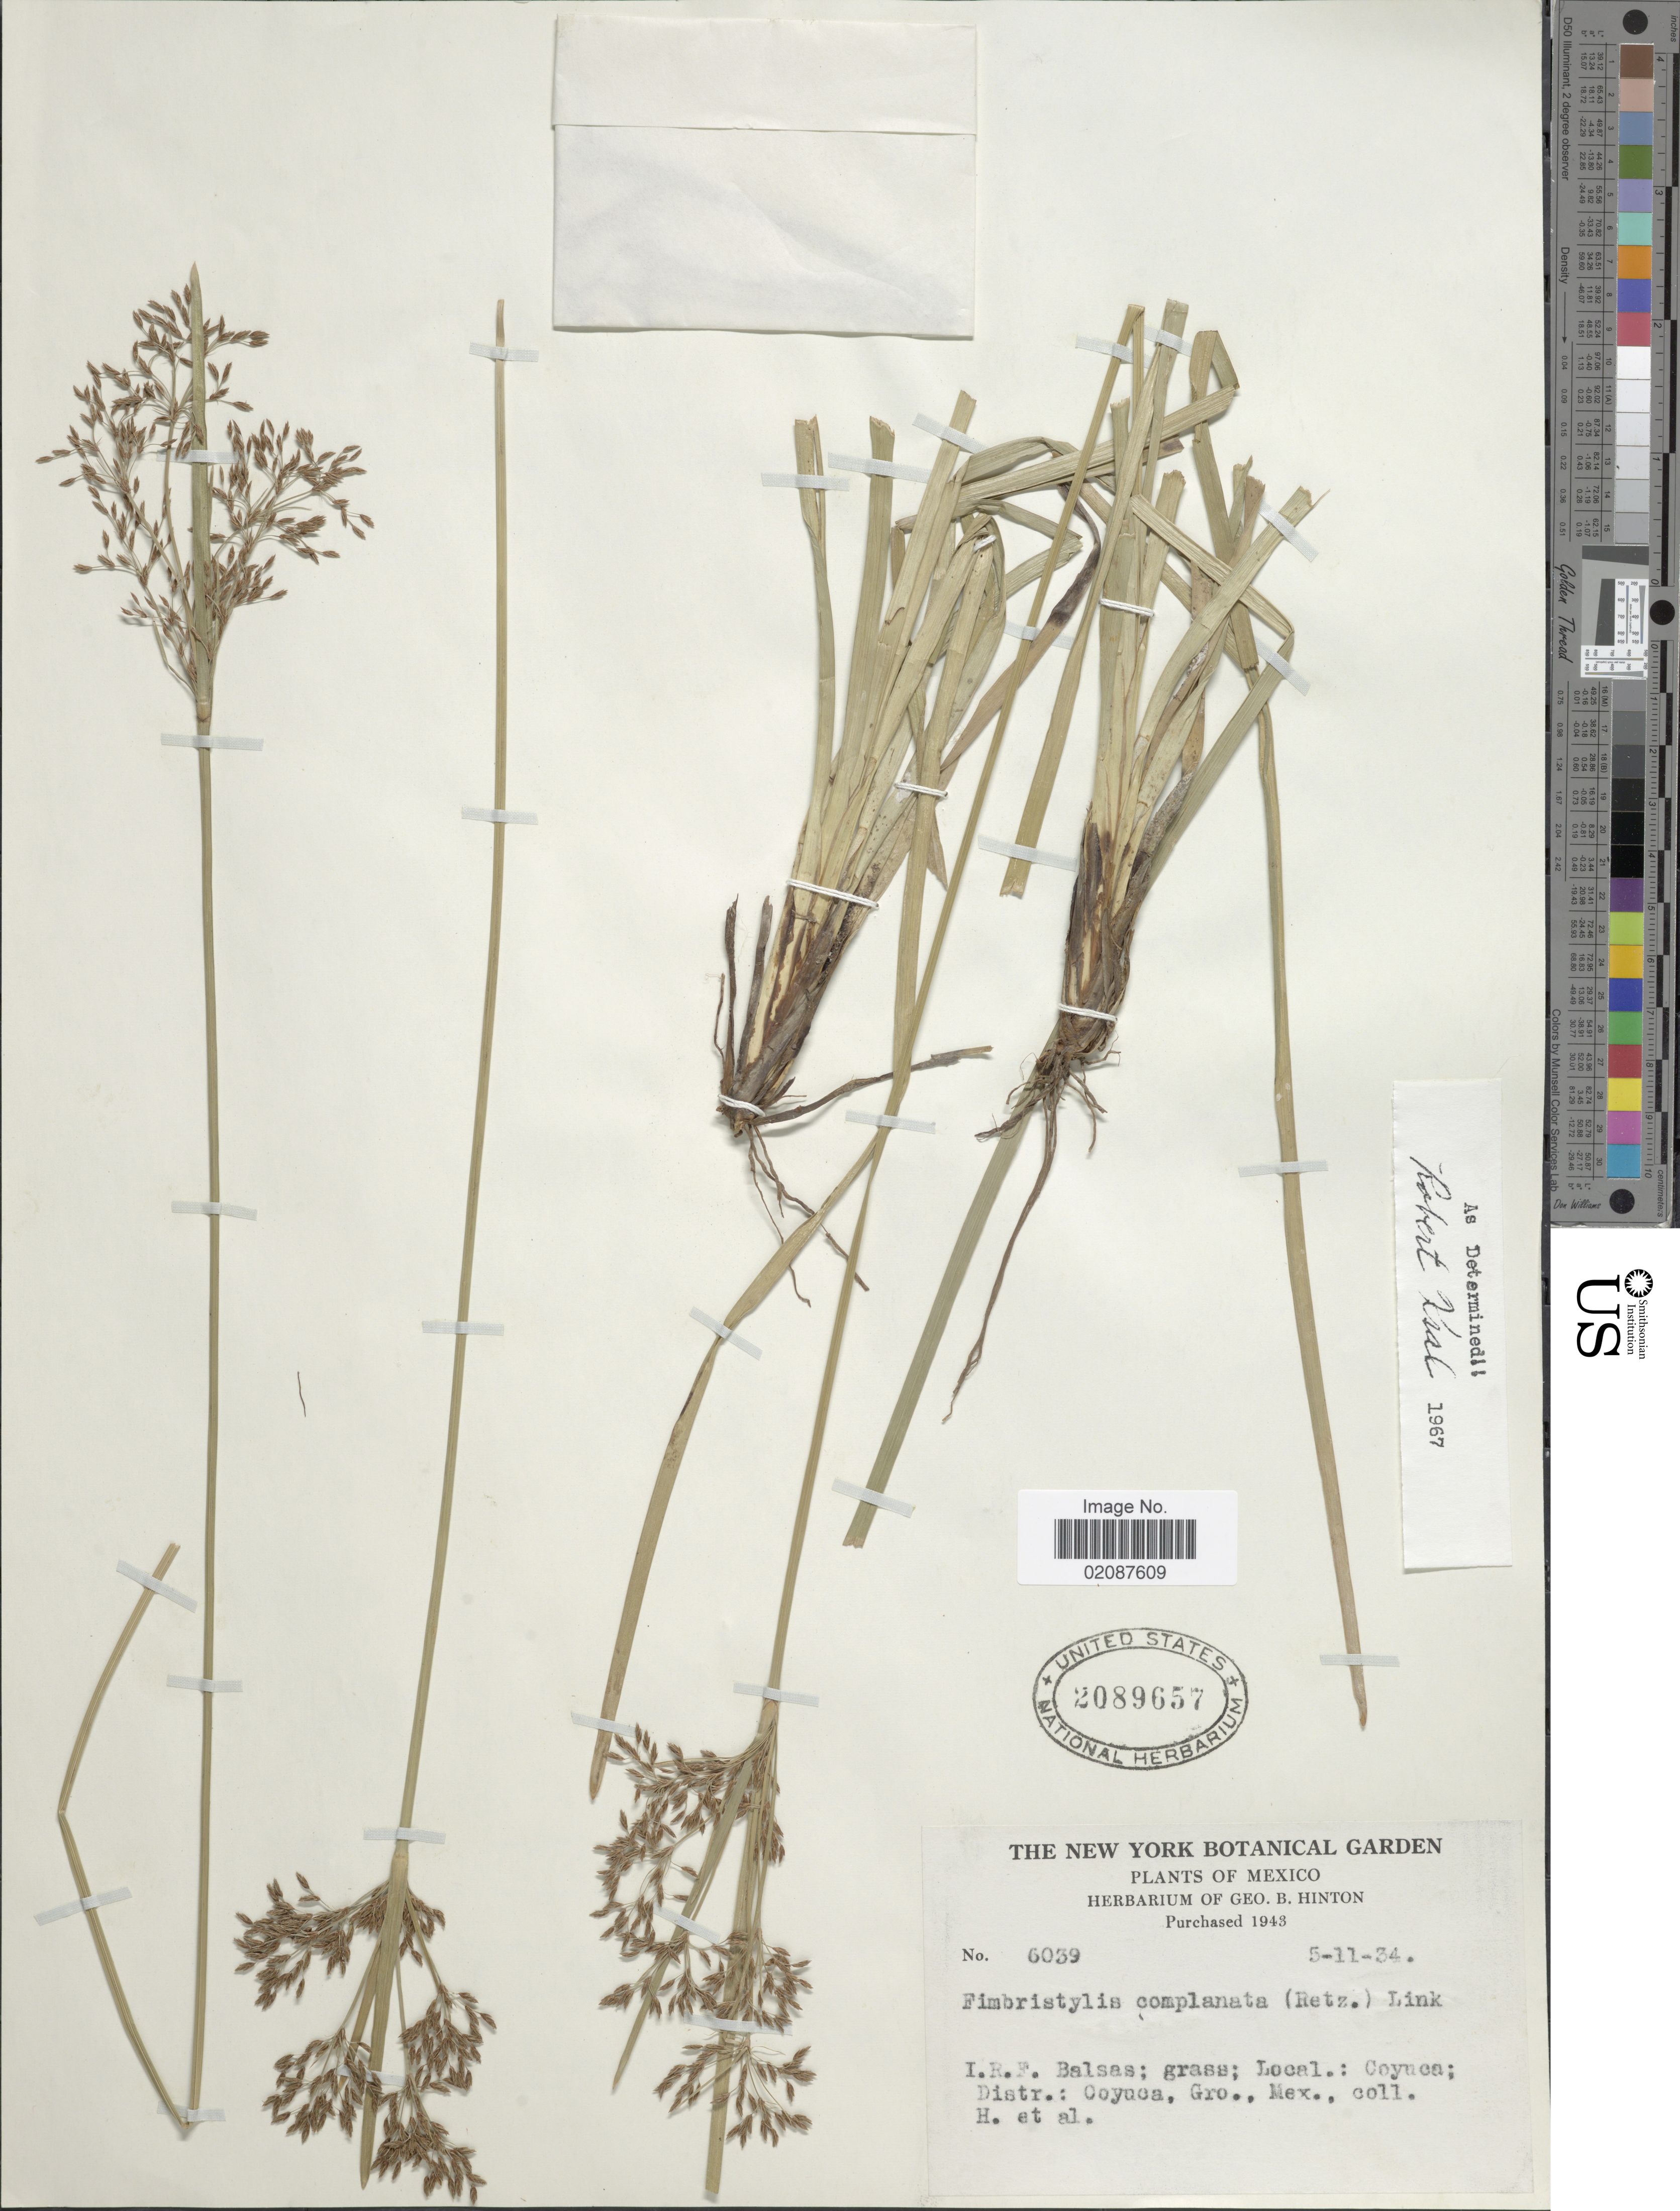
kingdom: Plantae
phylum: Tracheophyta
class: Liliopsida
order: Poales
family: Cyperaceae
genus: Fimbristylis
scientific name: Fimbristylis complanata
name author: (Retz.) Link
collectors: G. B. Hinton & et al.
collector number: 6039*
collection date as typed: Transcribed d/m/y: 5/11/34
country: Mexico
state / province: Guerrero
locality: I.R.F. Balsas, Coyuca; Distr.: Coyuca.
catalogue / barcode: US 2089657